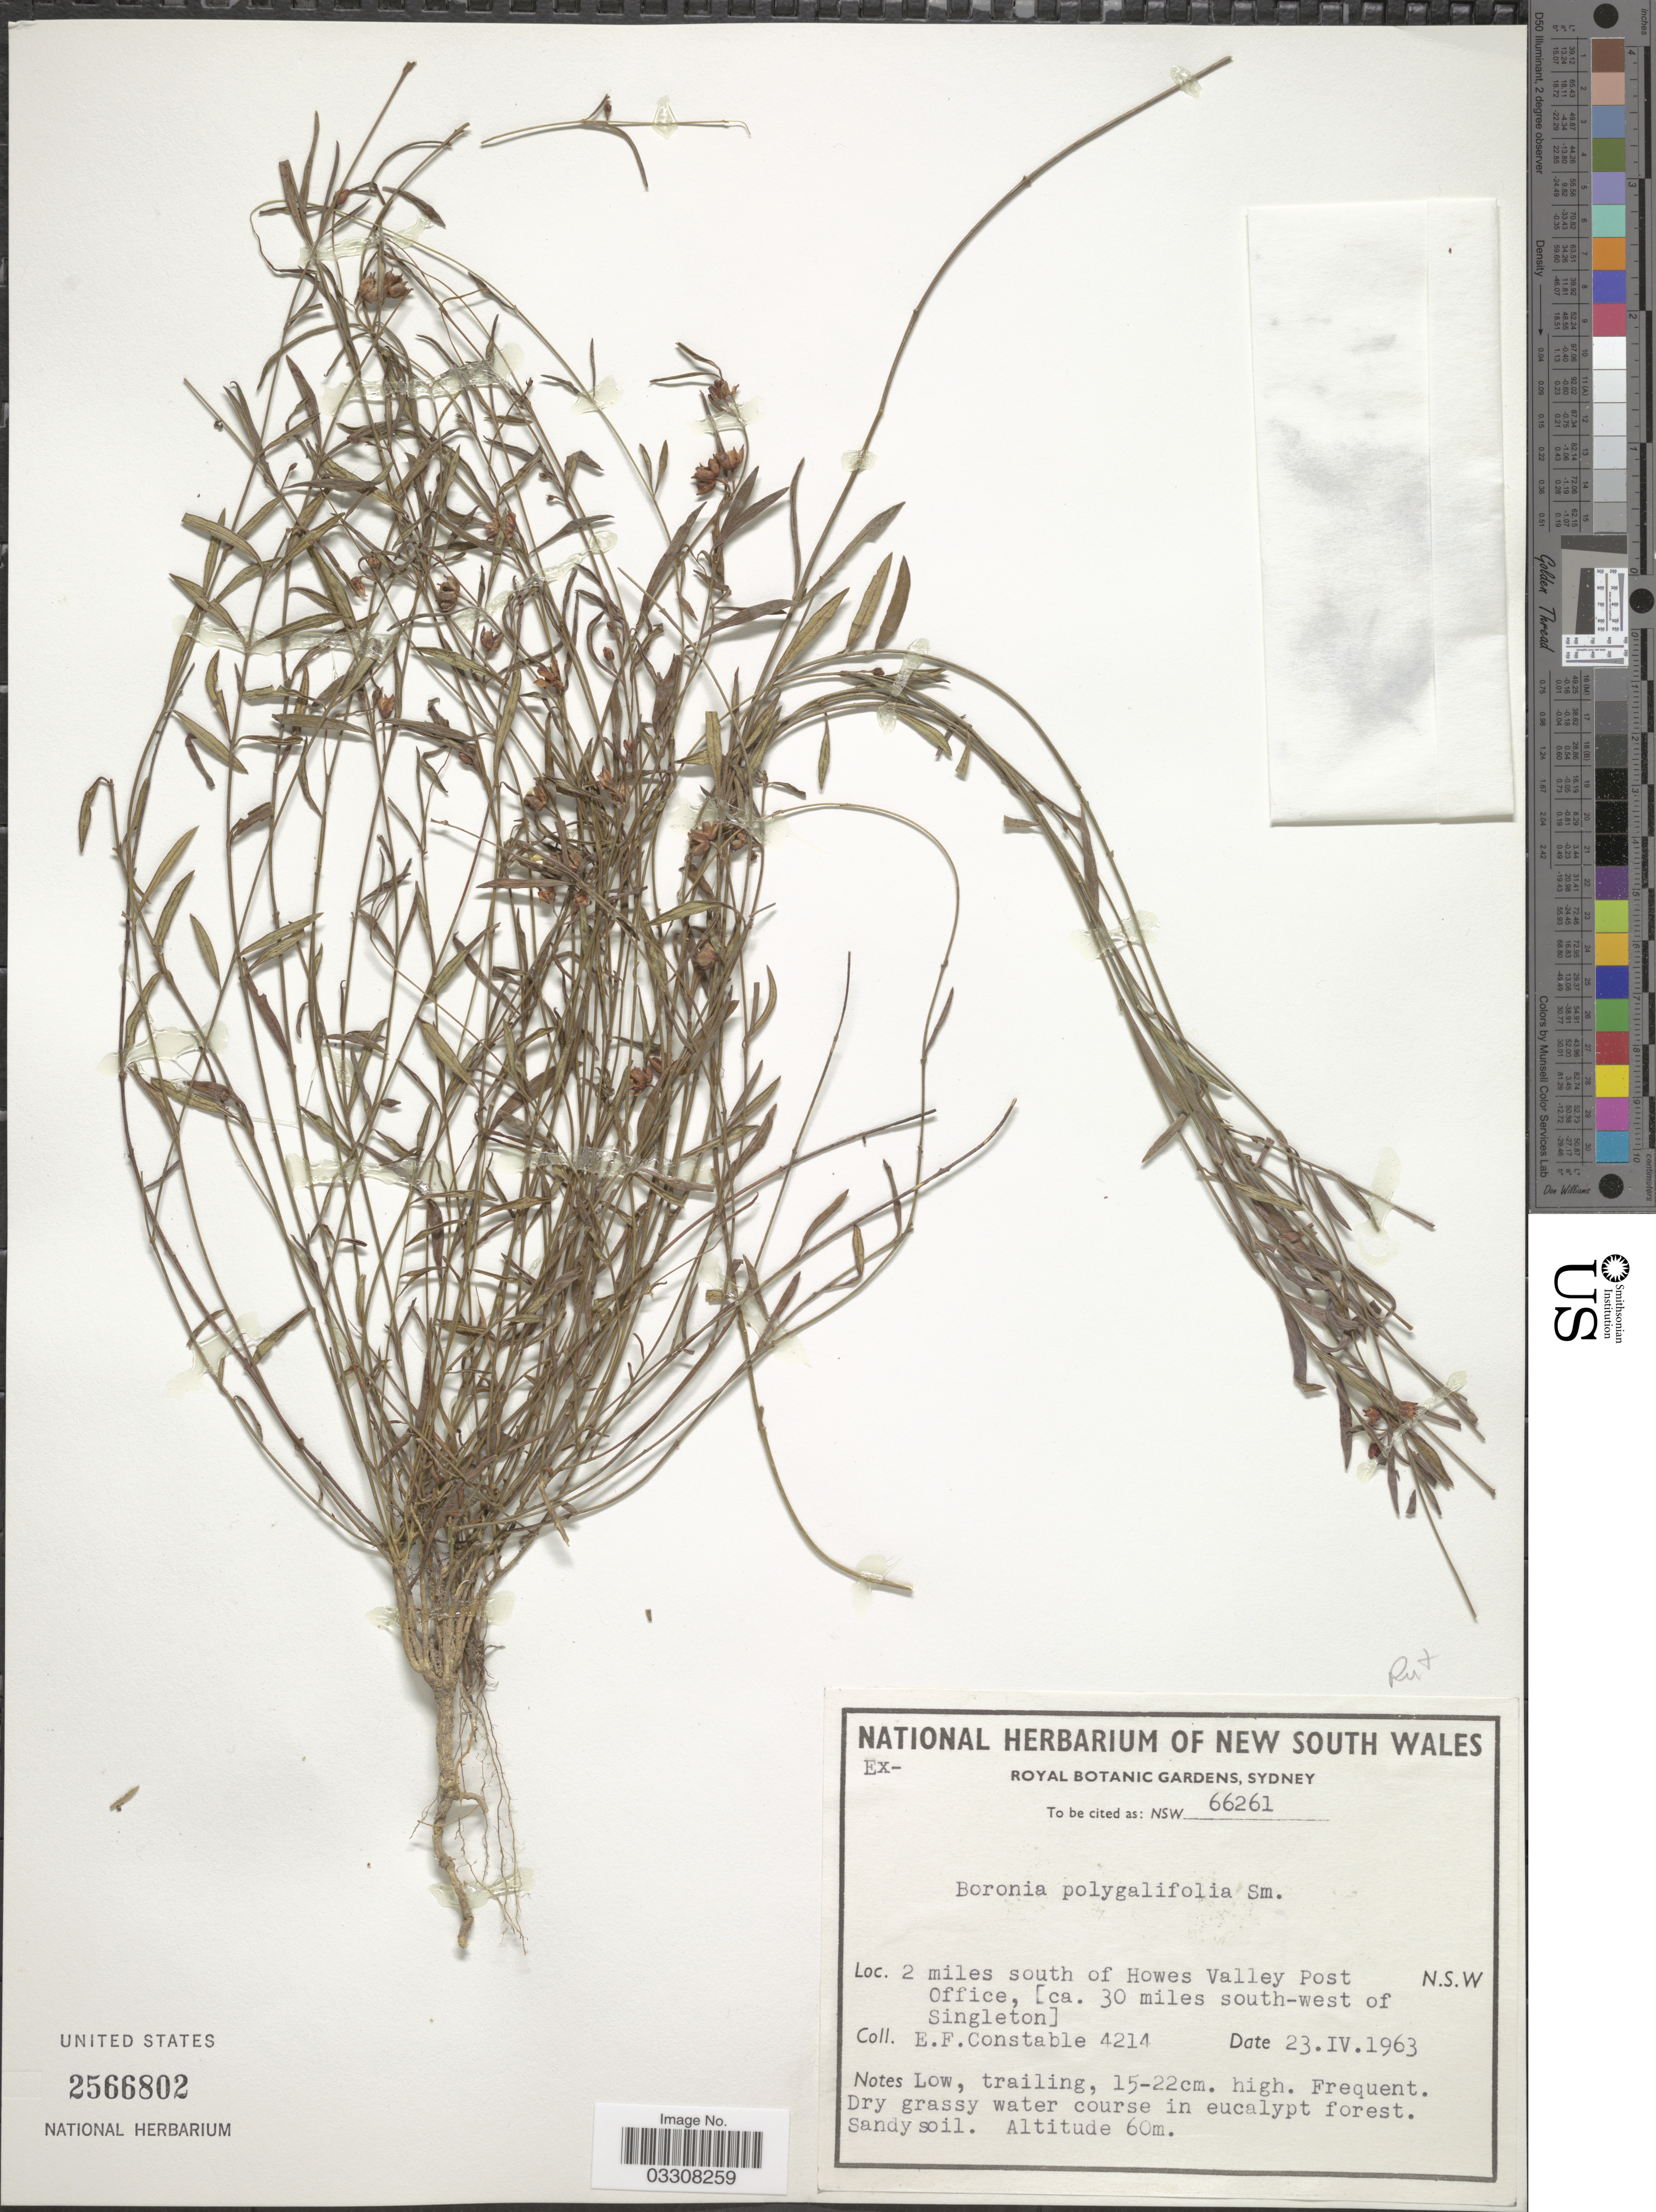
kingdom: Plantae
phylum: Tracheophyta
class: Magnoliopsida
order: Sapindales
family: Rutaceae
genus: Cyanothamnus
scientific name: Cyanothamnus polygalifolius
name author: (Sm.) Duretto & Heslewood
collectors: E. F. Constable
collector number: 4214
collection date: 1963-04-23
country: Australia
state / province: New South Wales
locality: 2 miles south of Howes Valley Post Office, [ca. 30 miles south-west of Singleton].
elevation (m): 60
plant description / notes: cited as Boronia polygalifolia Sm. by M.F. Duretto, Muelleria 17: 32. 2003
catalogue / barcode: US 2566802